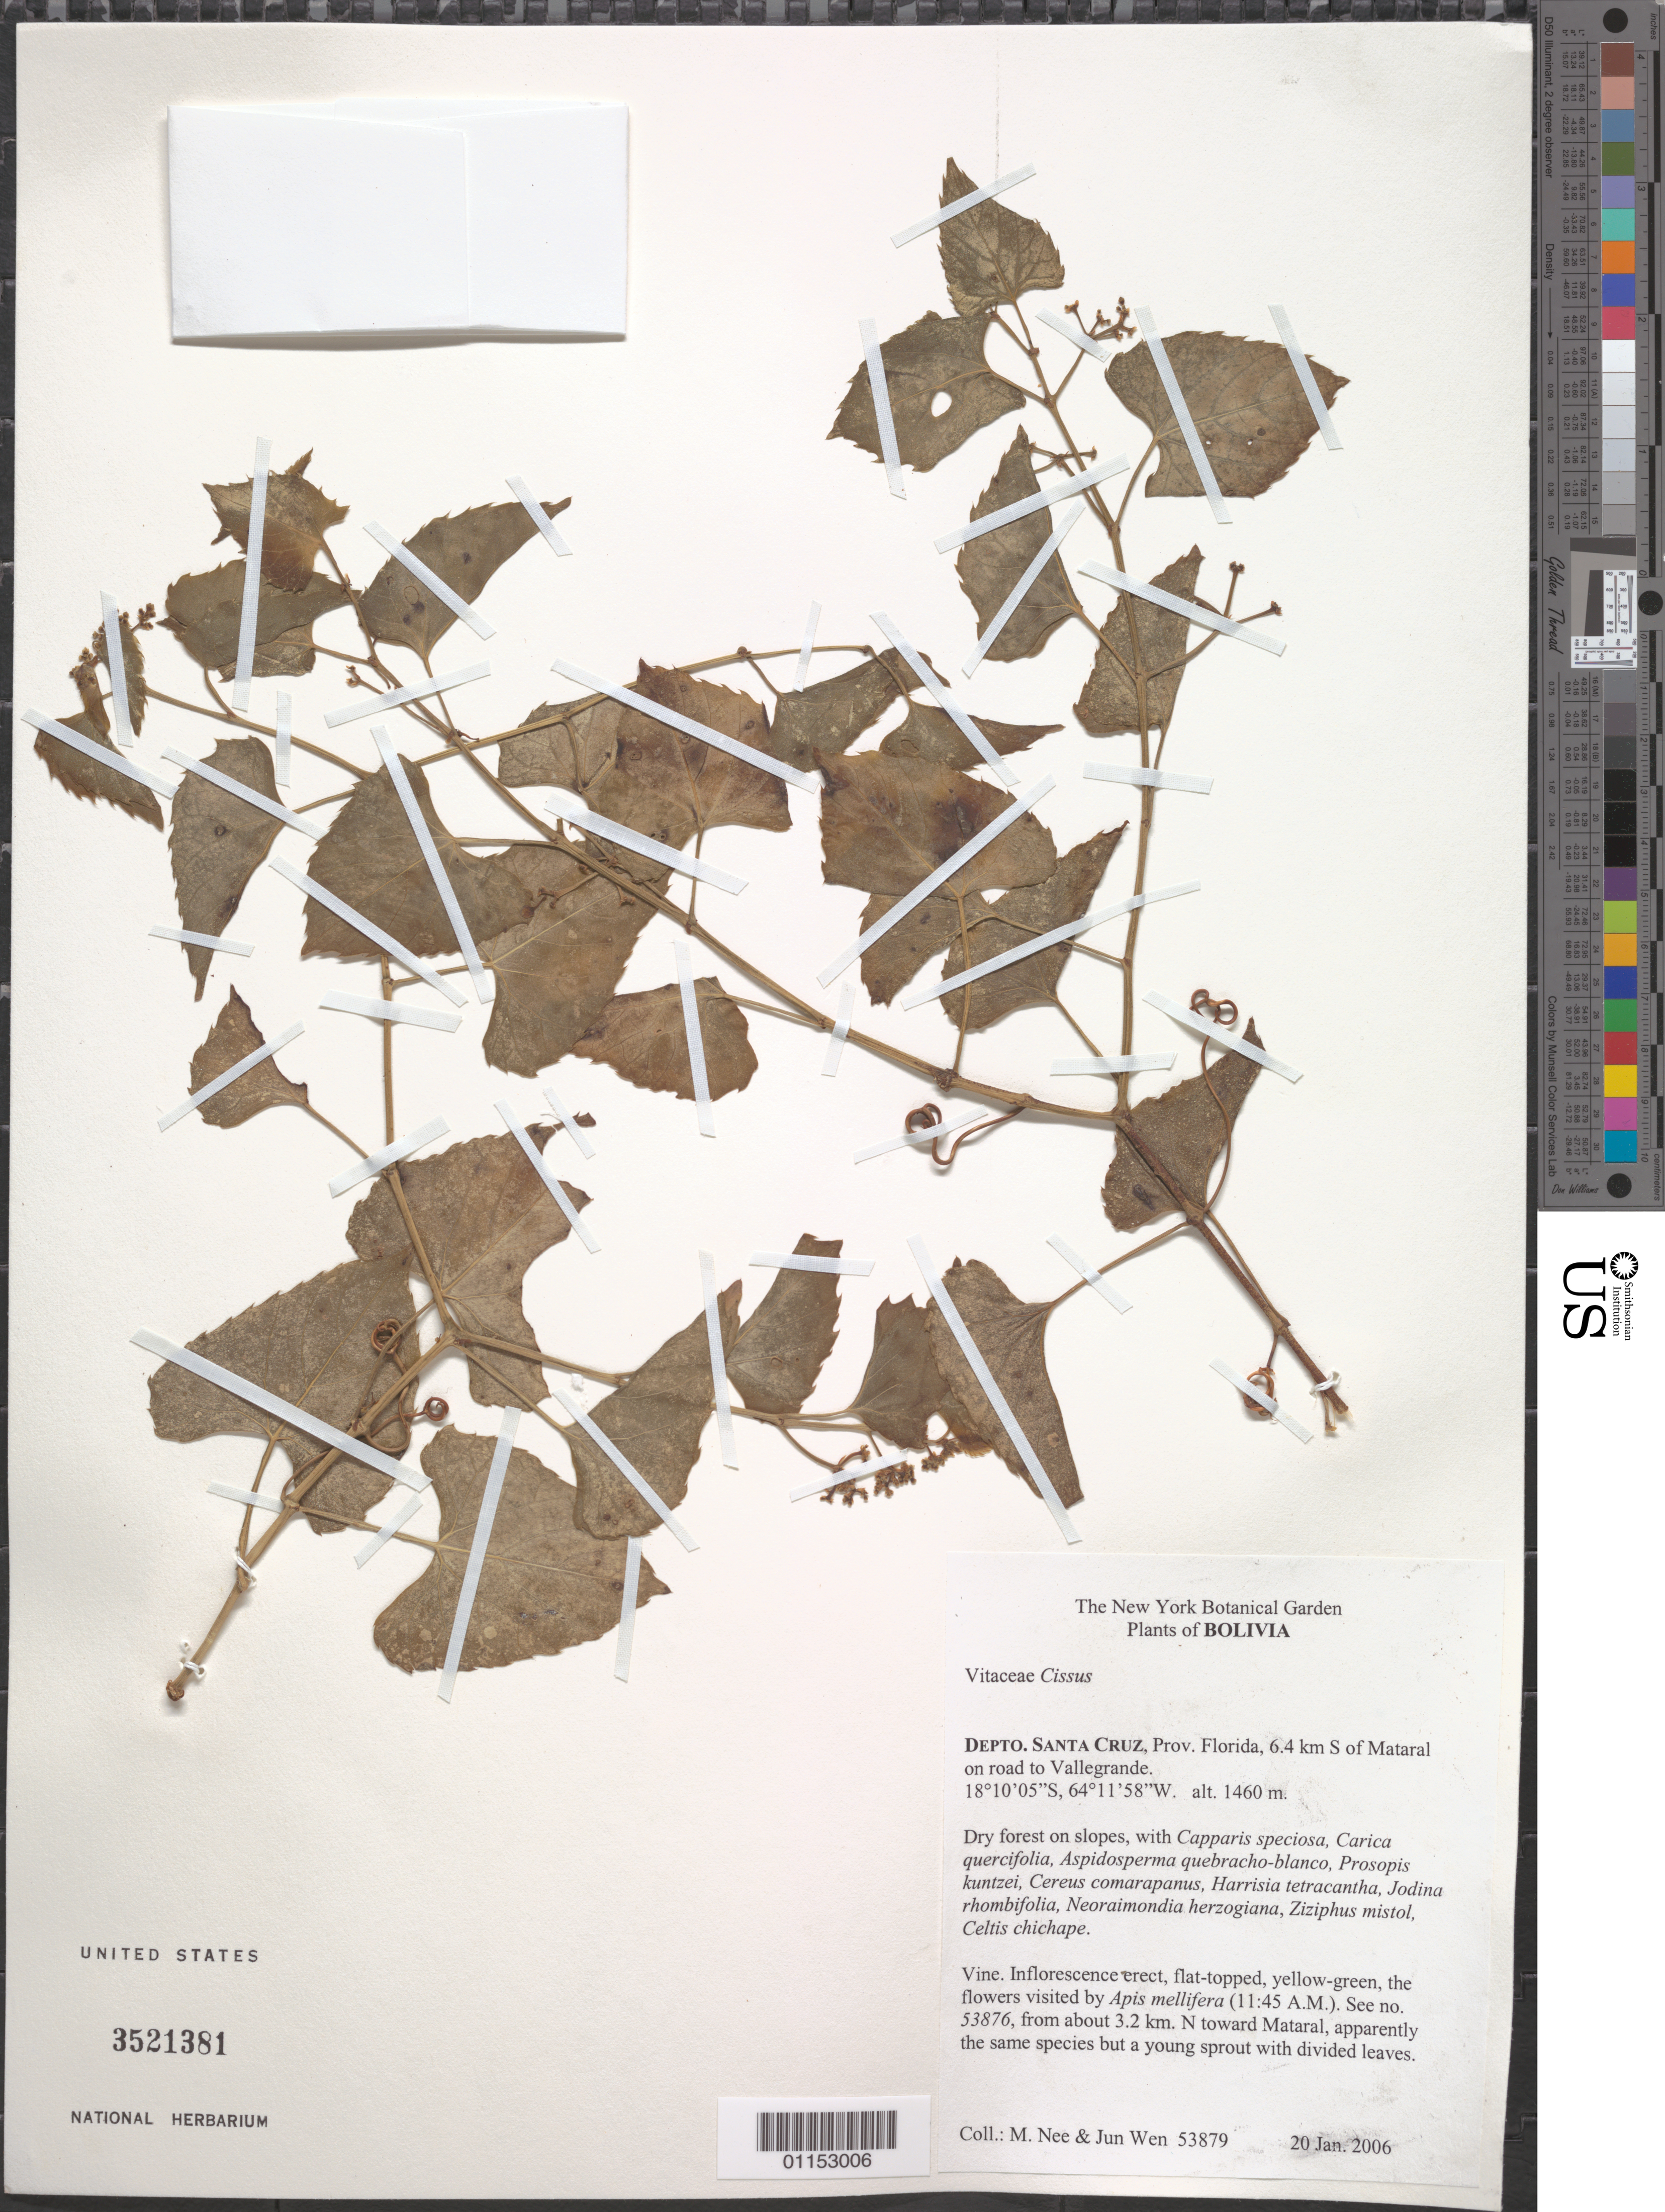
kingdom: Plantae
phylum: Tracheophyta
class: Magnoliopsida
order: Vitales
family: Vitaceae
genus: Cissus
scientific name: Cissus sp.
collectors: M. Nee & J. Wen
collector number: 53879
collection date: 2006-01-20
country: Bolivia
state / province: Santa Cruz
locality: Prov. Florida, 6.4 km S of Mataral on Rd to Vallegrande.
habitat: Dry forest on slopes. Vine.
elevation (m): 1460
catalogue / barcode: US 3521381